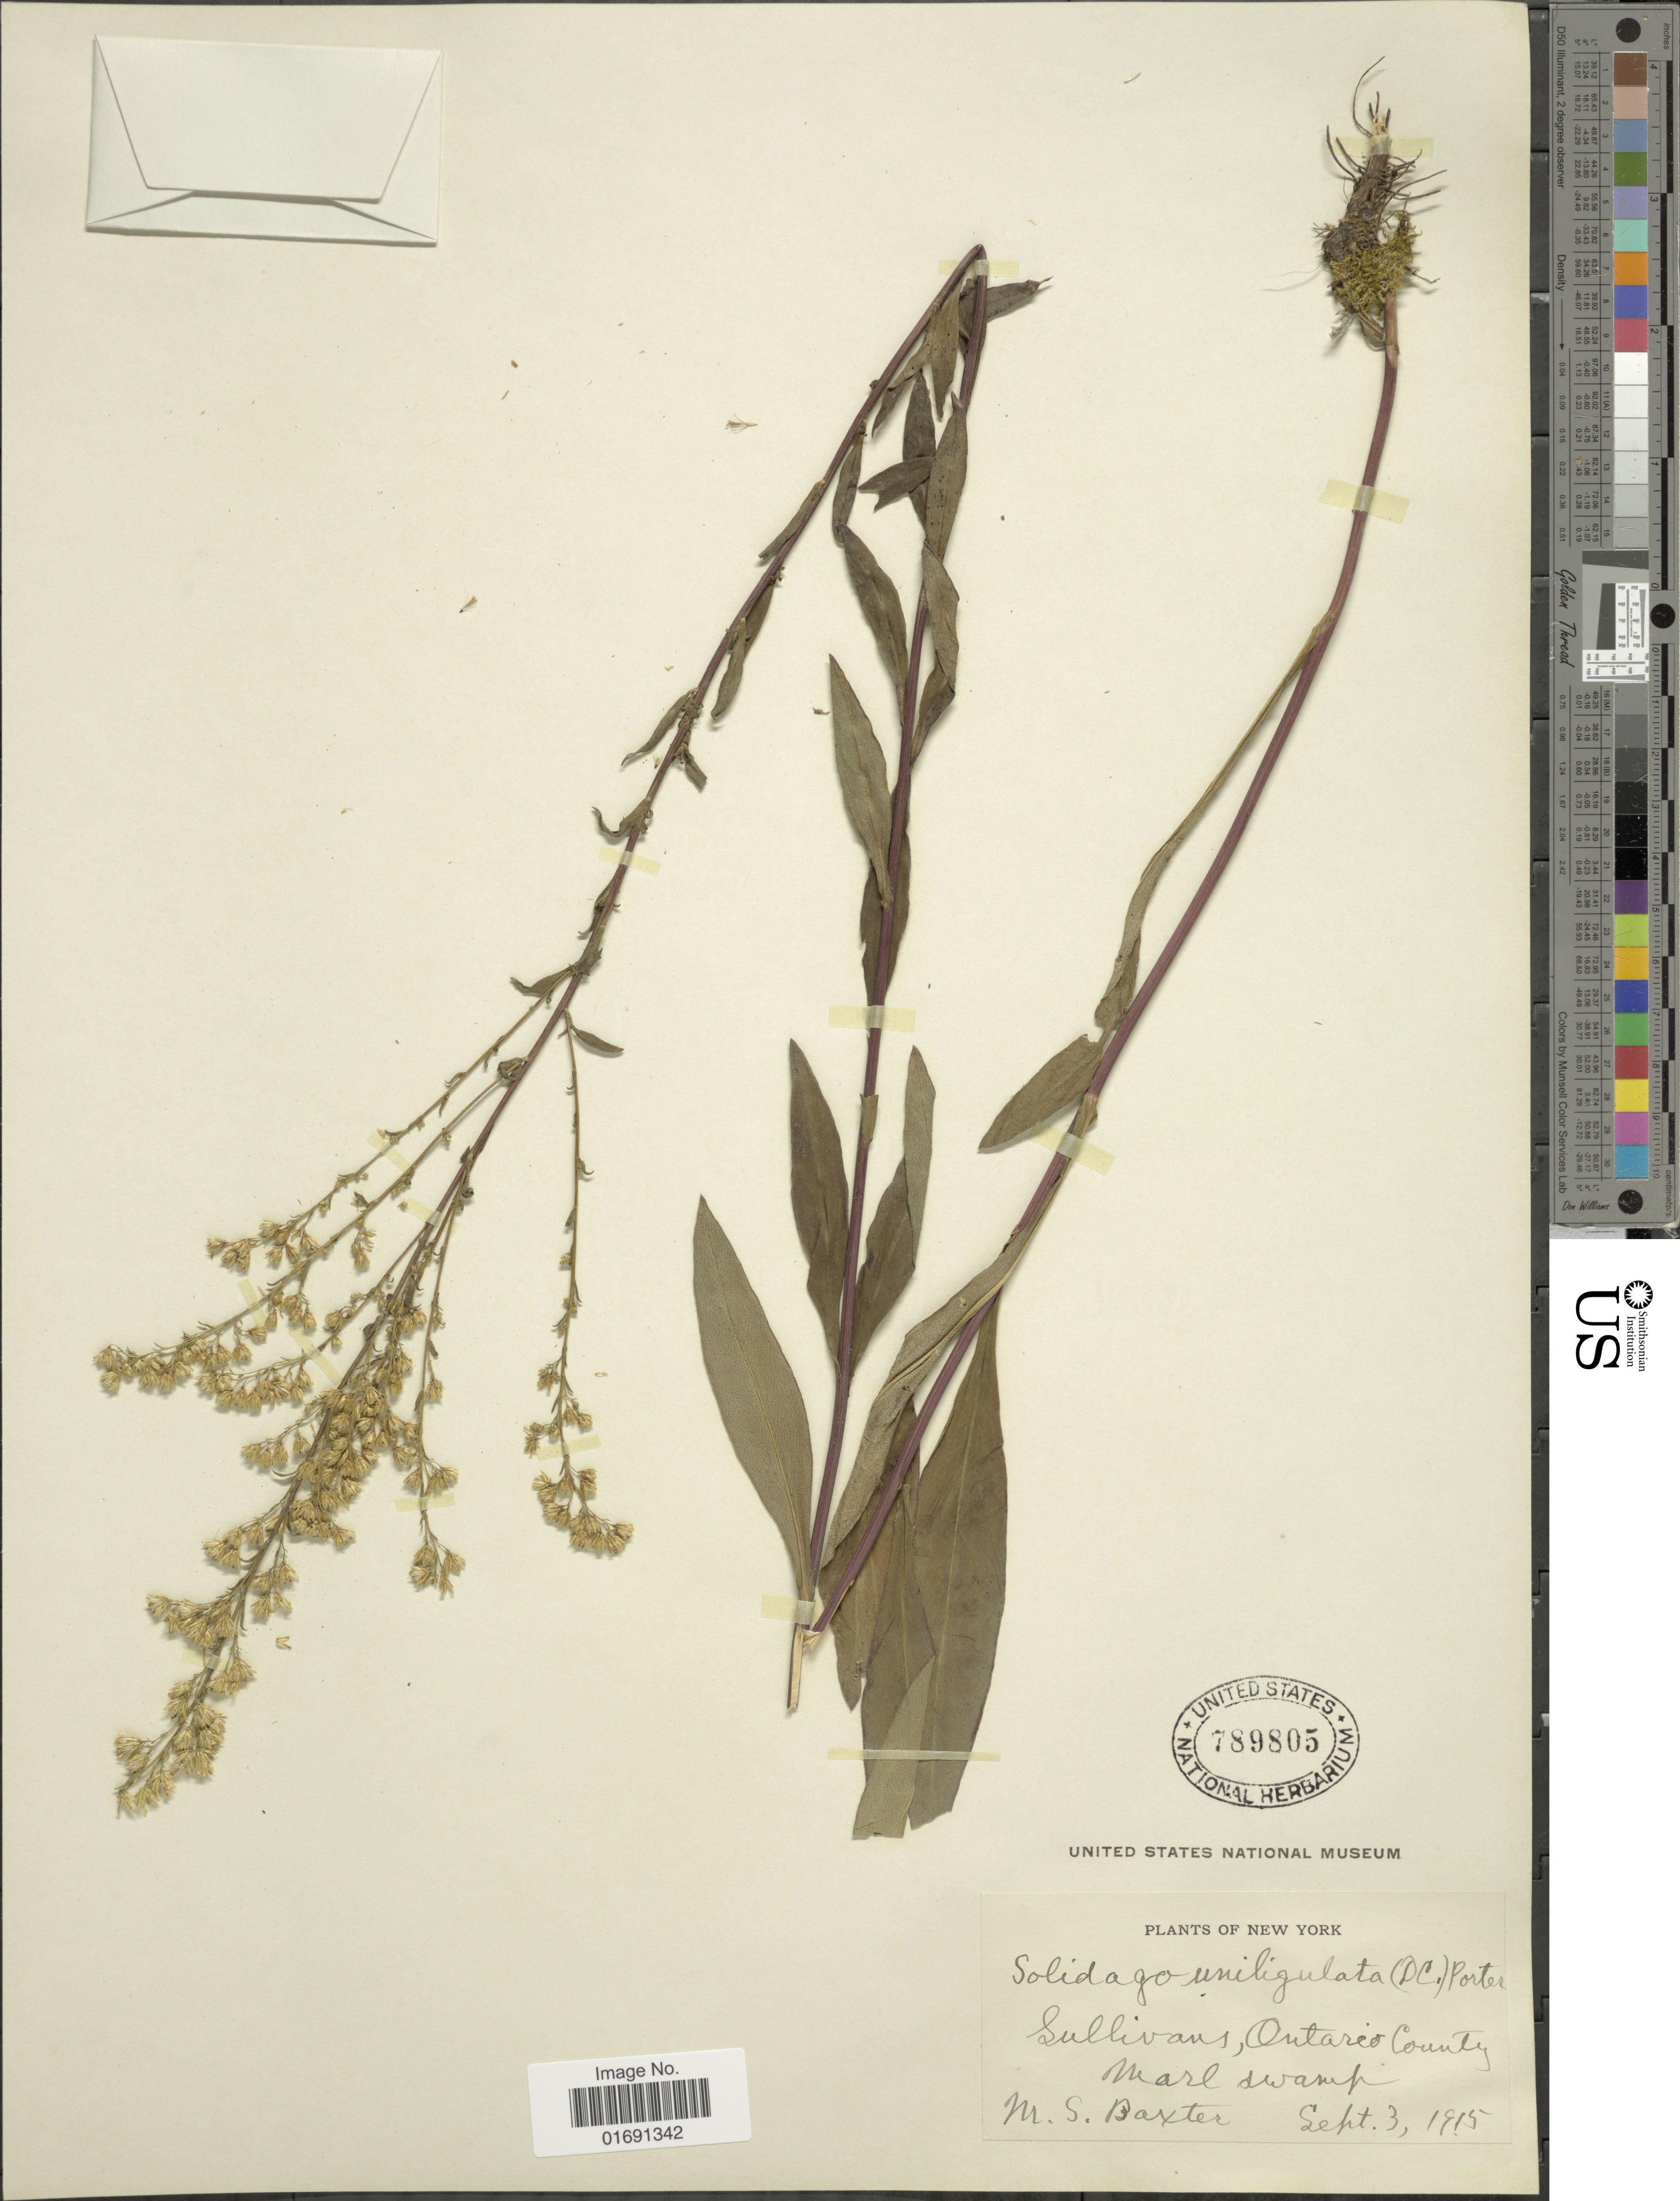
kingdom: Plantae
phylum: Tracheophyta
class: Magnoliopsida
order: Asterales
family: Asteraceae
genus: Solidago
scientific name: Solidago uniligulata var. neglecta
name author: Fernald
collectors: M. Baxter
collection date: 1915-09-03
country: United States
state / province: New York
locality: Sullivans, Ontario County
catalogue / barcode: US 789805